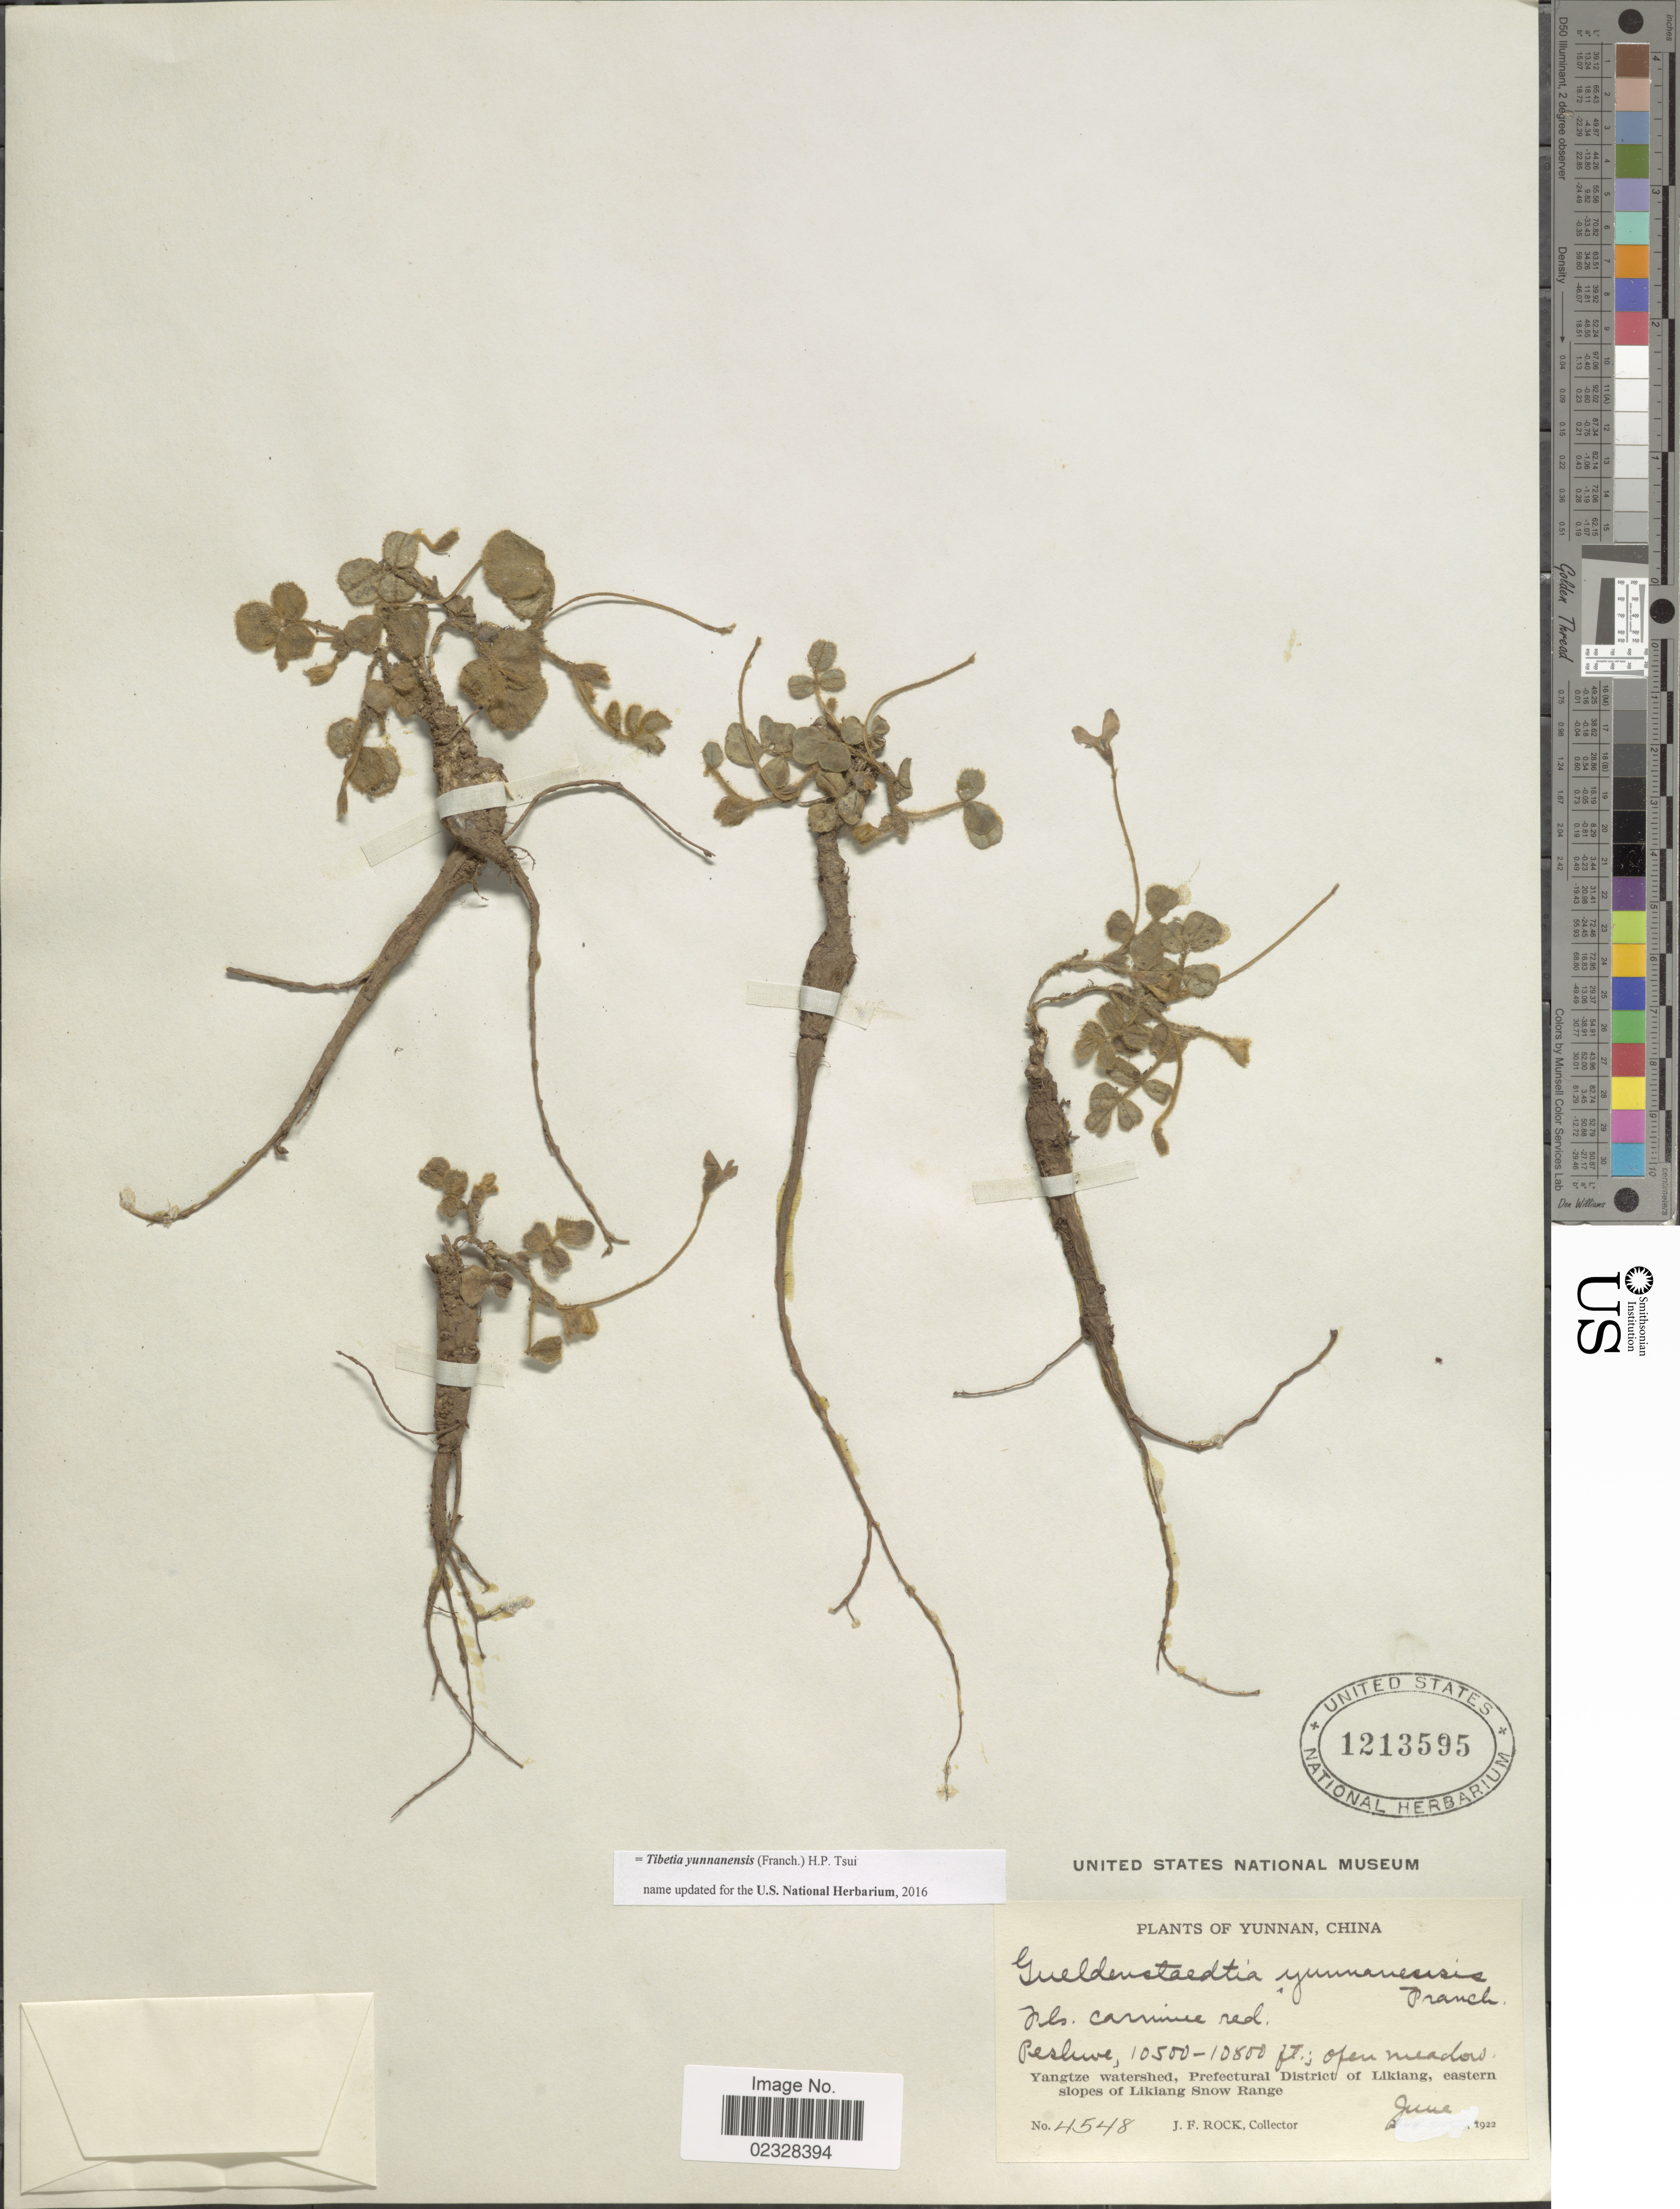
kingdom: Plantae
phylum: Tracheophyta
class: Magnoliopsida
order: Fabales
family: Fabaceae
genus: Tibetia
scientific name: Tibetia yunnanensis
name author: (Franch.) H.B. Cui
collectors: J. Rock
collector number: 4548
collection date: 1922-06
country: China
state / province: Yunnan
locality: Yangtze watershed, Prefectural District of Likiang, eastern slopes of Likiang Snow Range.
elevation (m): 3200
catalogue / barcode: US 1213595